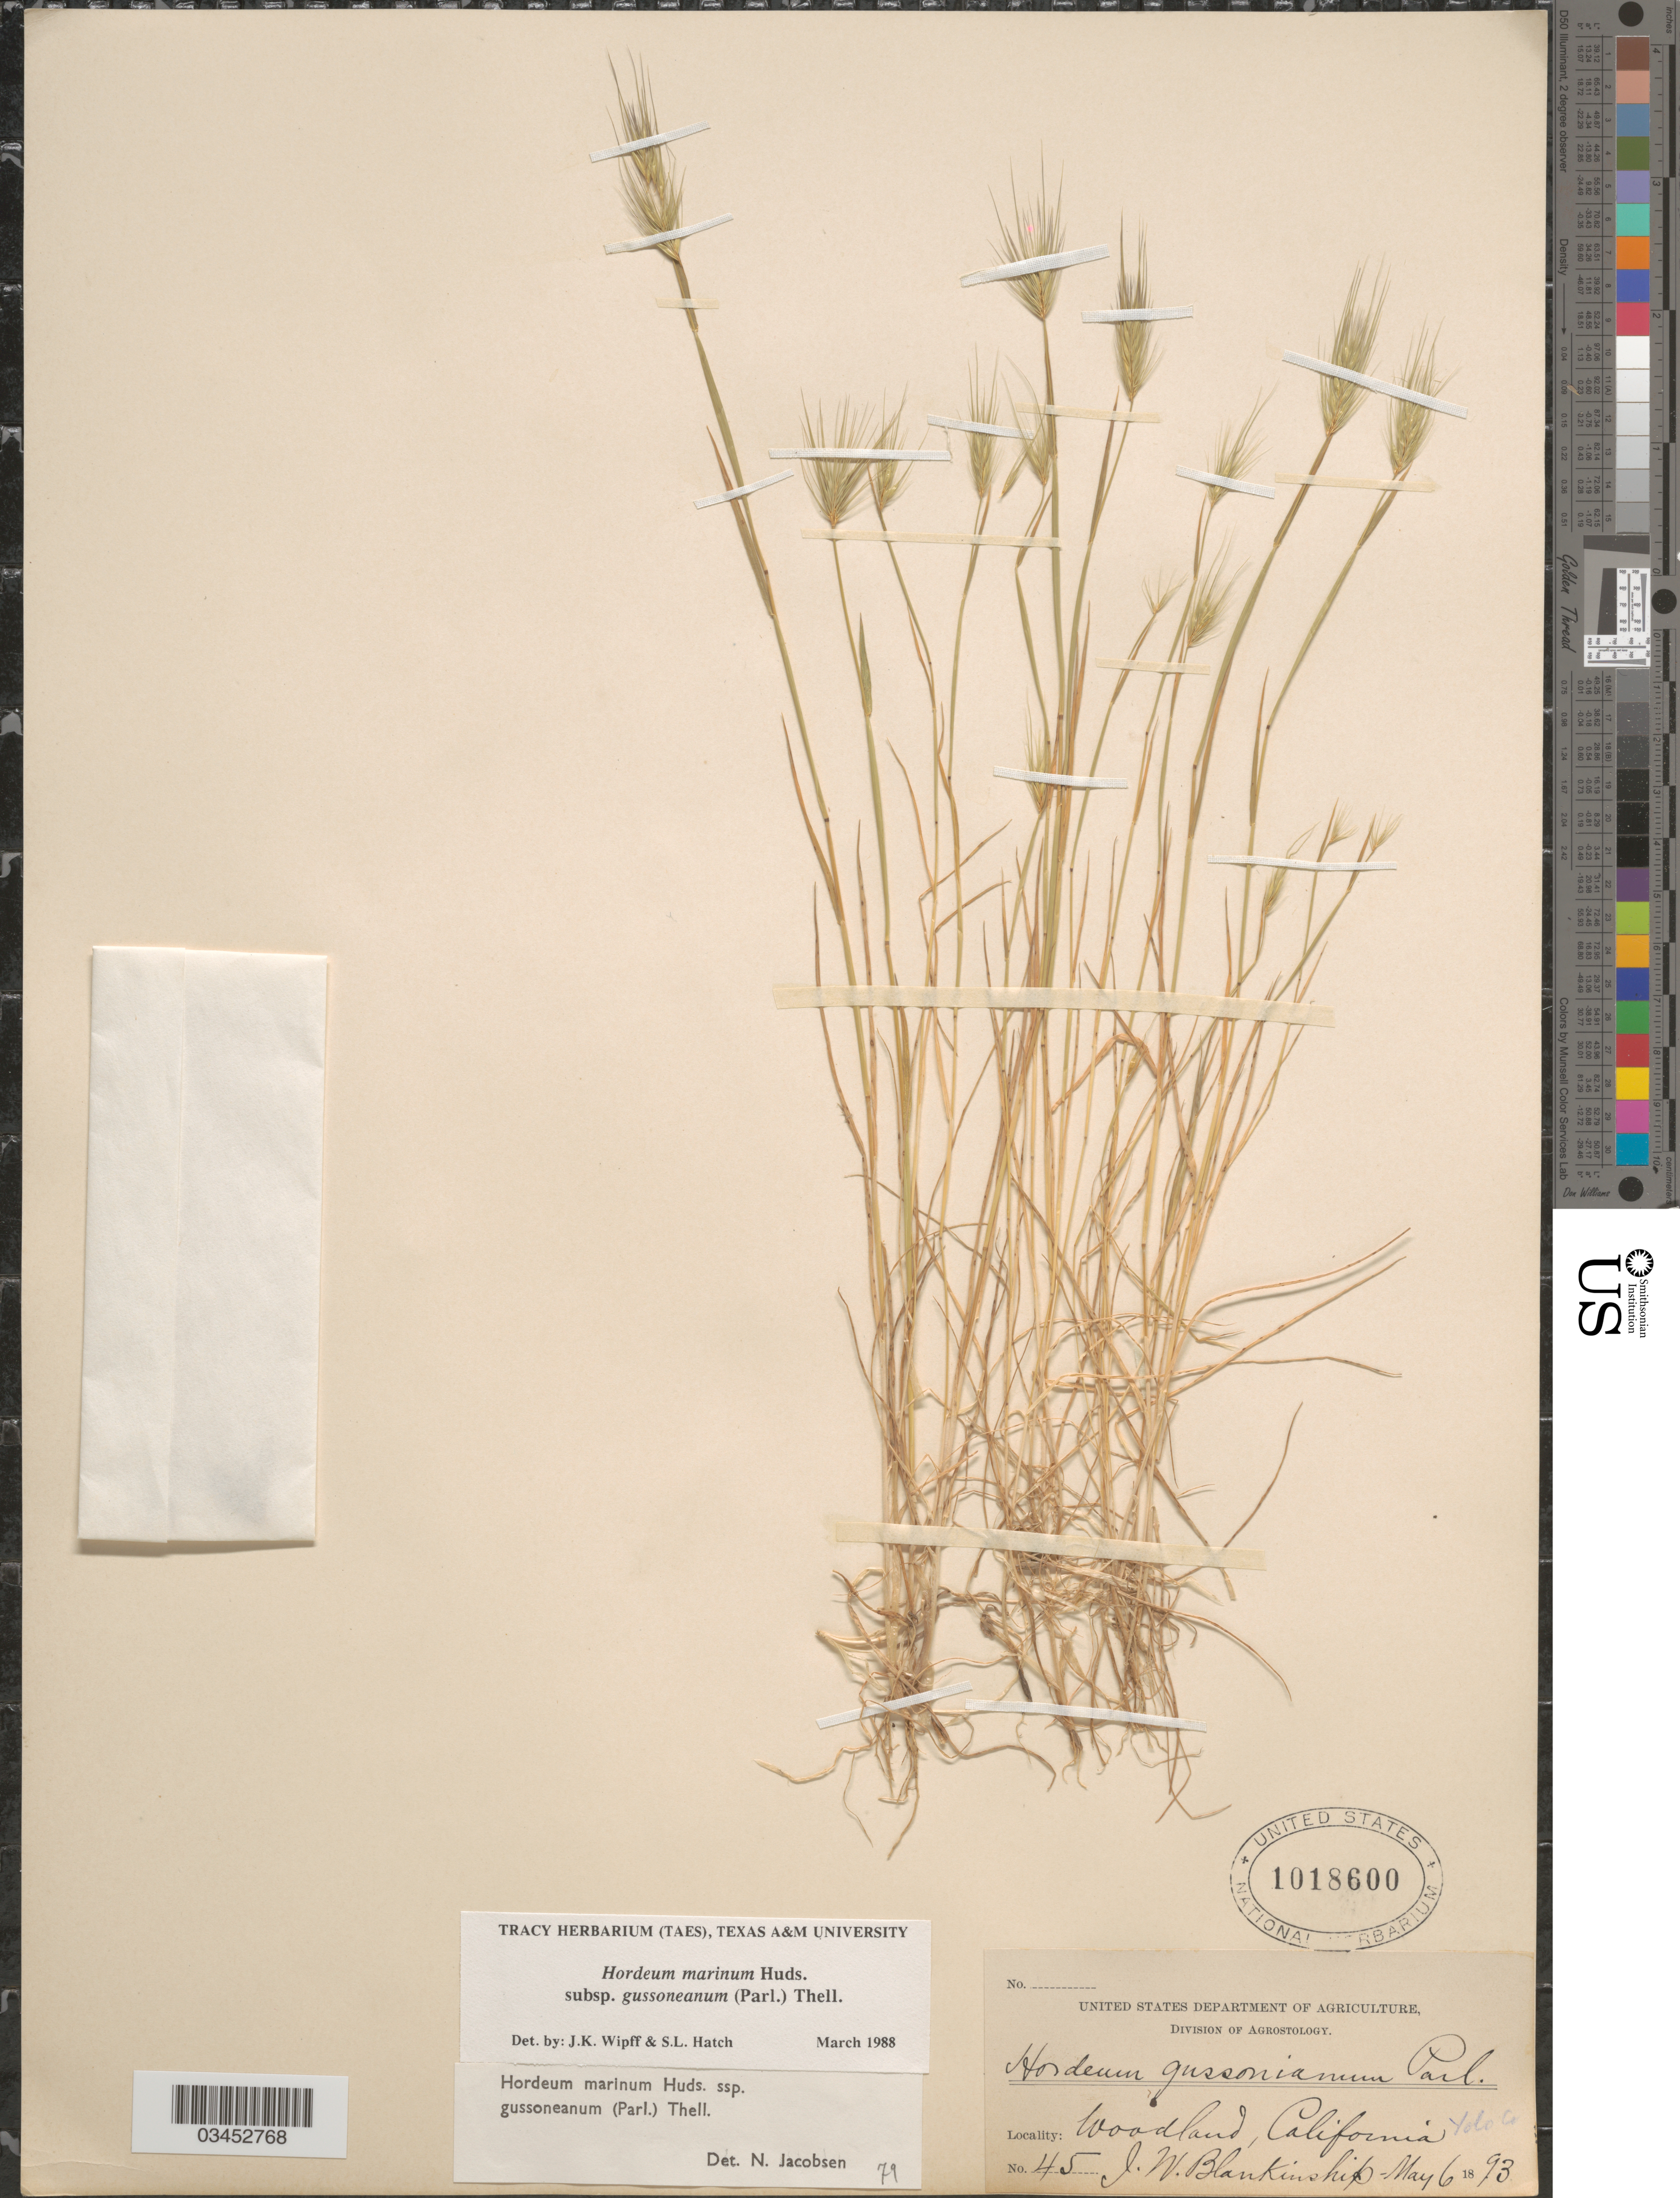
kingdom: Plantae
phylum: Tracheophyta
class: Liliopsida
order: Poales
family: Poaceae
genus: Hordeum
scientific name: Hordeum marinum subsp. gussoneanum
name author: (Parl.) Thell.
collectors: J. W. Blankinship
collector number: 45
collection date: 1893-05-06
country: United States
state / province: California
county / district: Yolo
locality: Woodland. Yolo Co.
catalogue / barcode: US 1018600